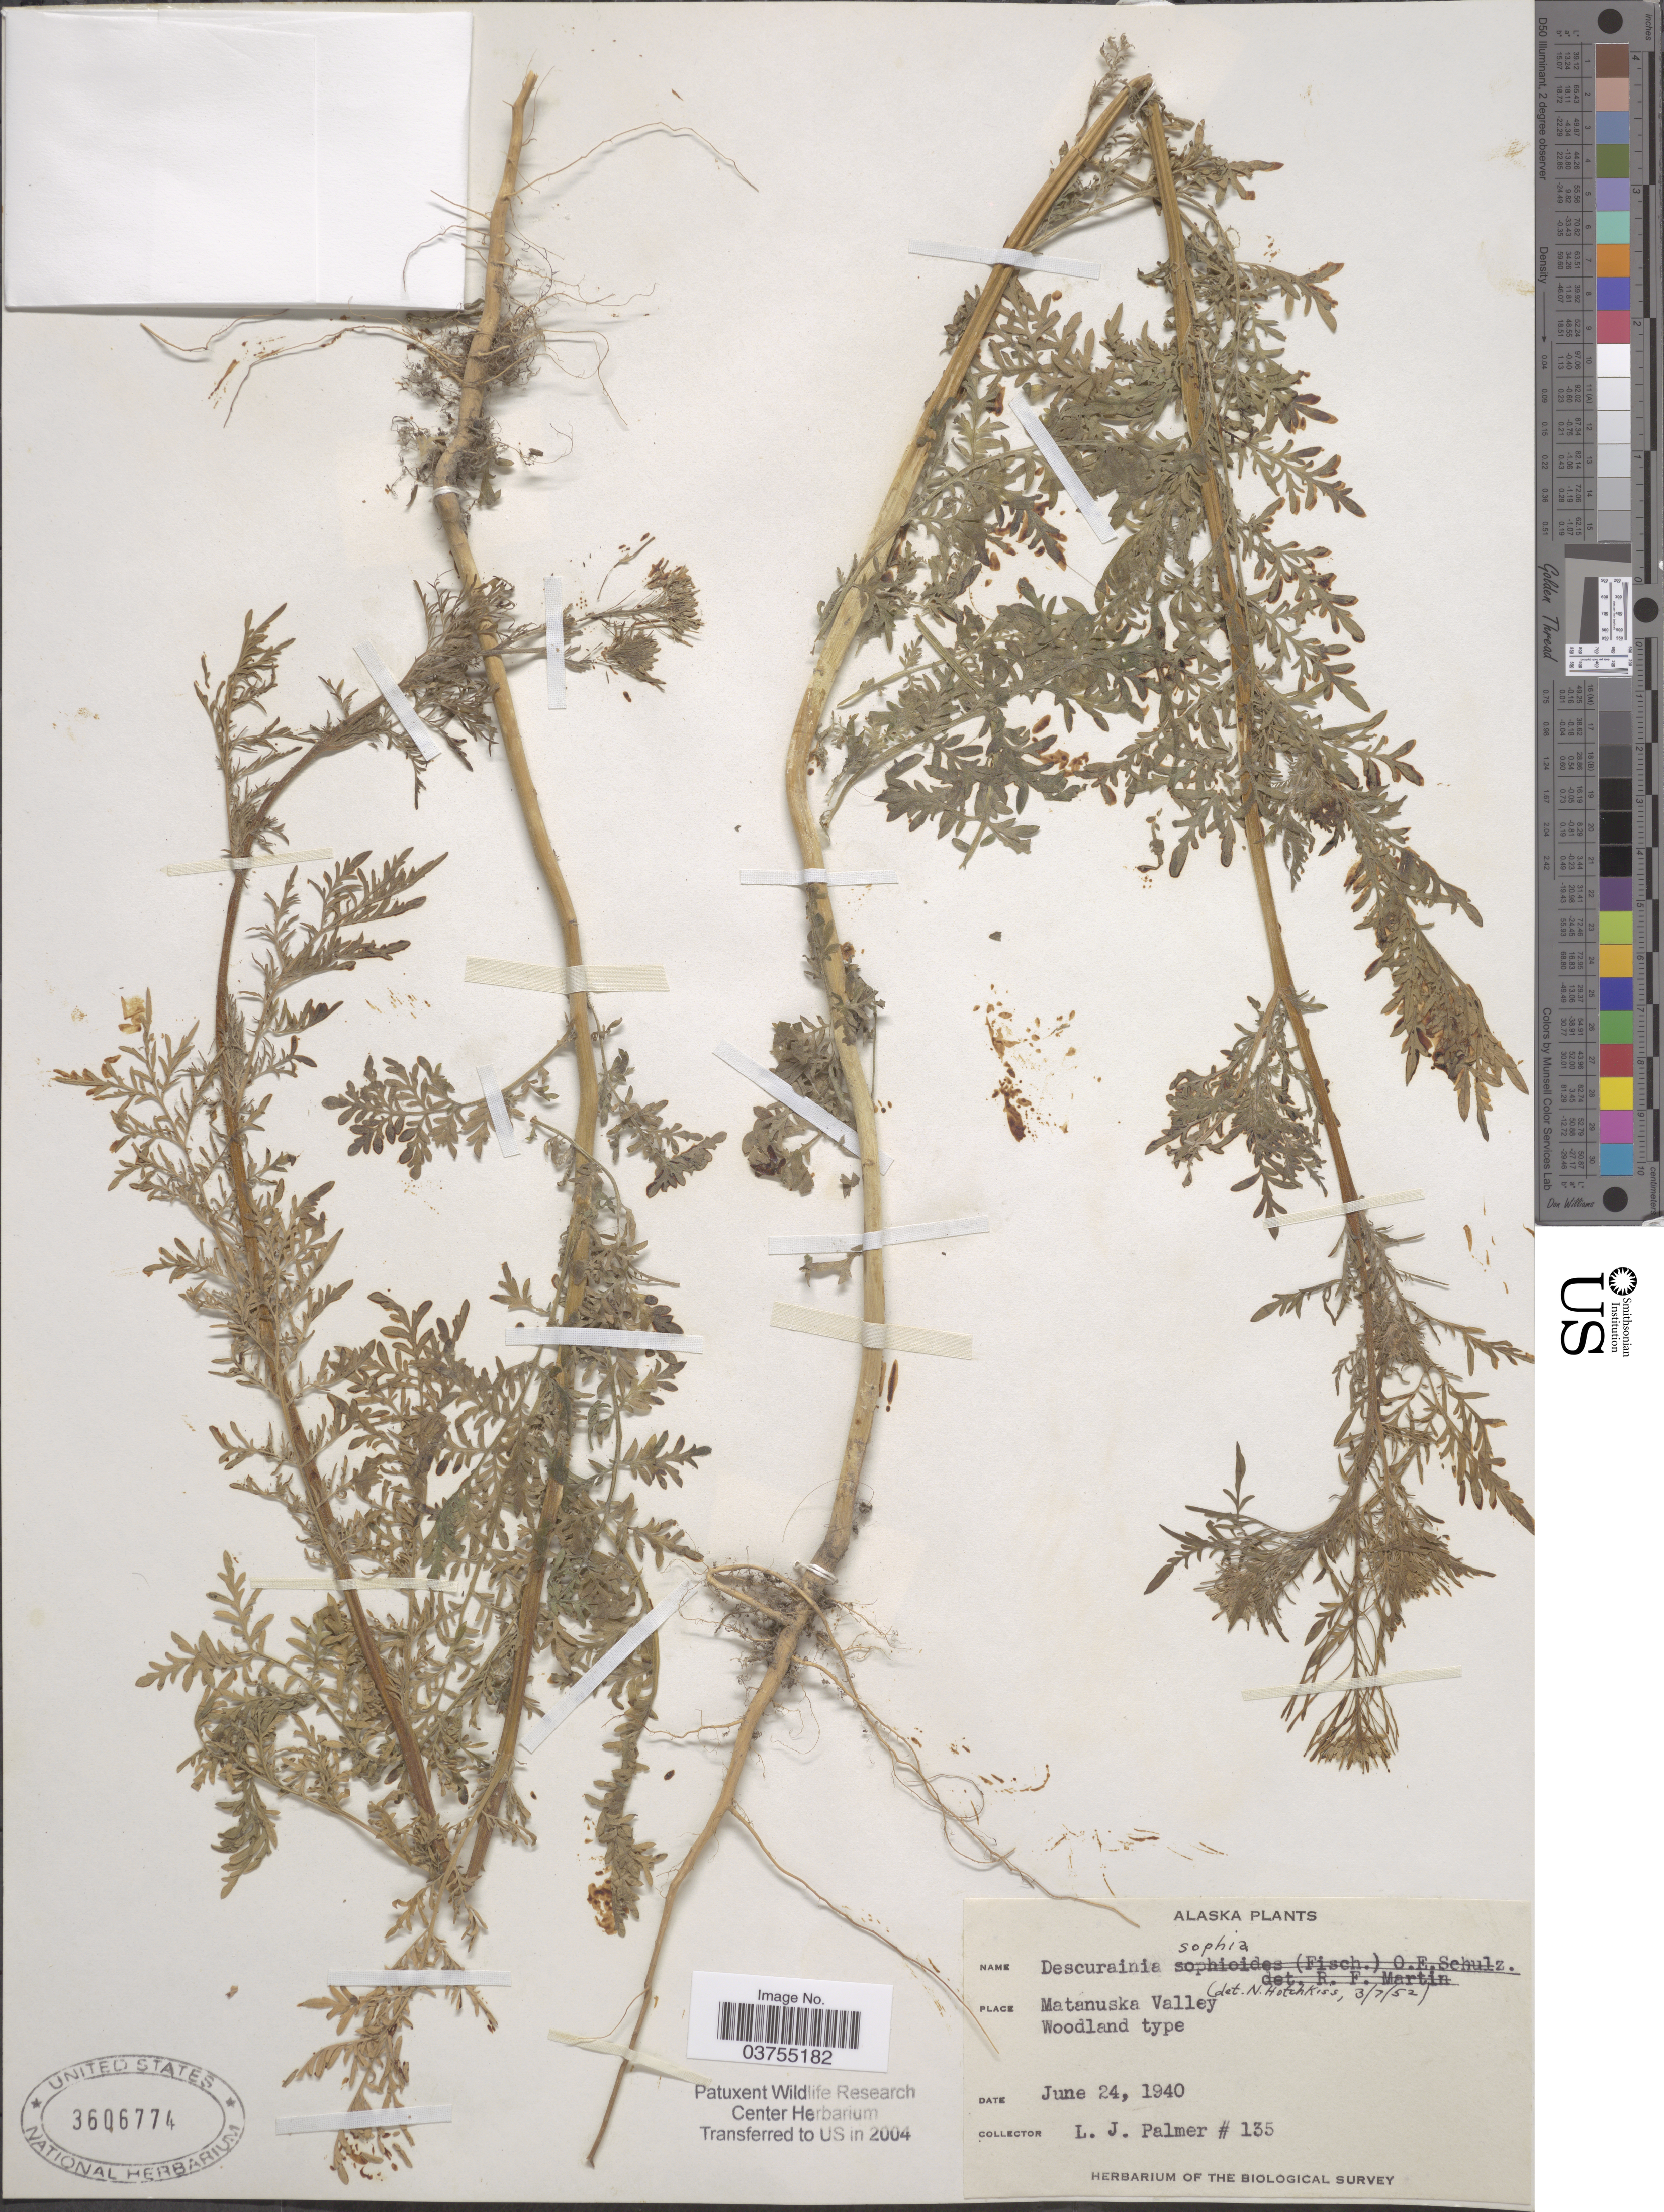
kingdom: Plantae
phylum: Tracheophyta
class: Magnoliopsida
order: Brassicales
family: Brassicaceae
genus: Descurainia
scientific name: Descurainia sophia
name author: (L.) Webb ex Prantl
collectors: L. J. Palmer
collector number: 135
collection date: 1940-06-24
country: United States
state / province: Alaska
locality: Matanuska Valley. Woodland type.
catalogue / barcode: US 3606774